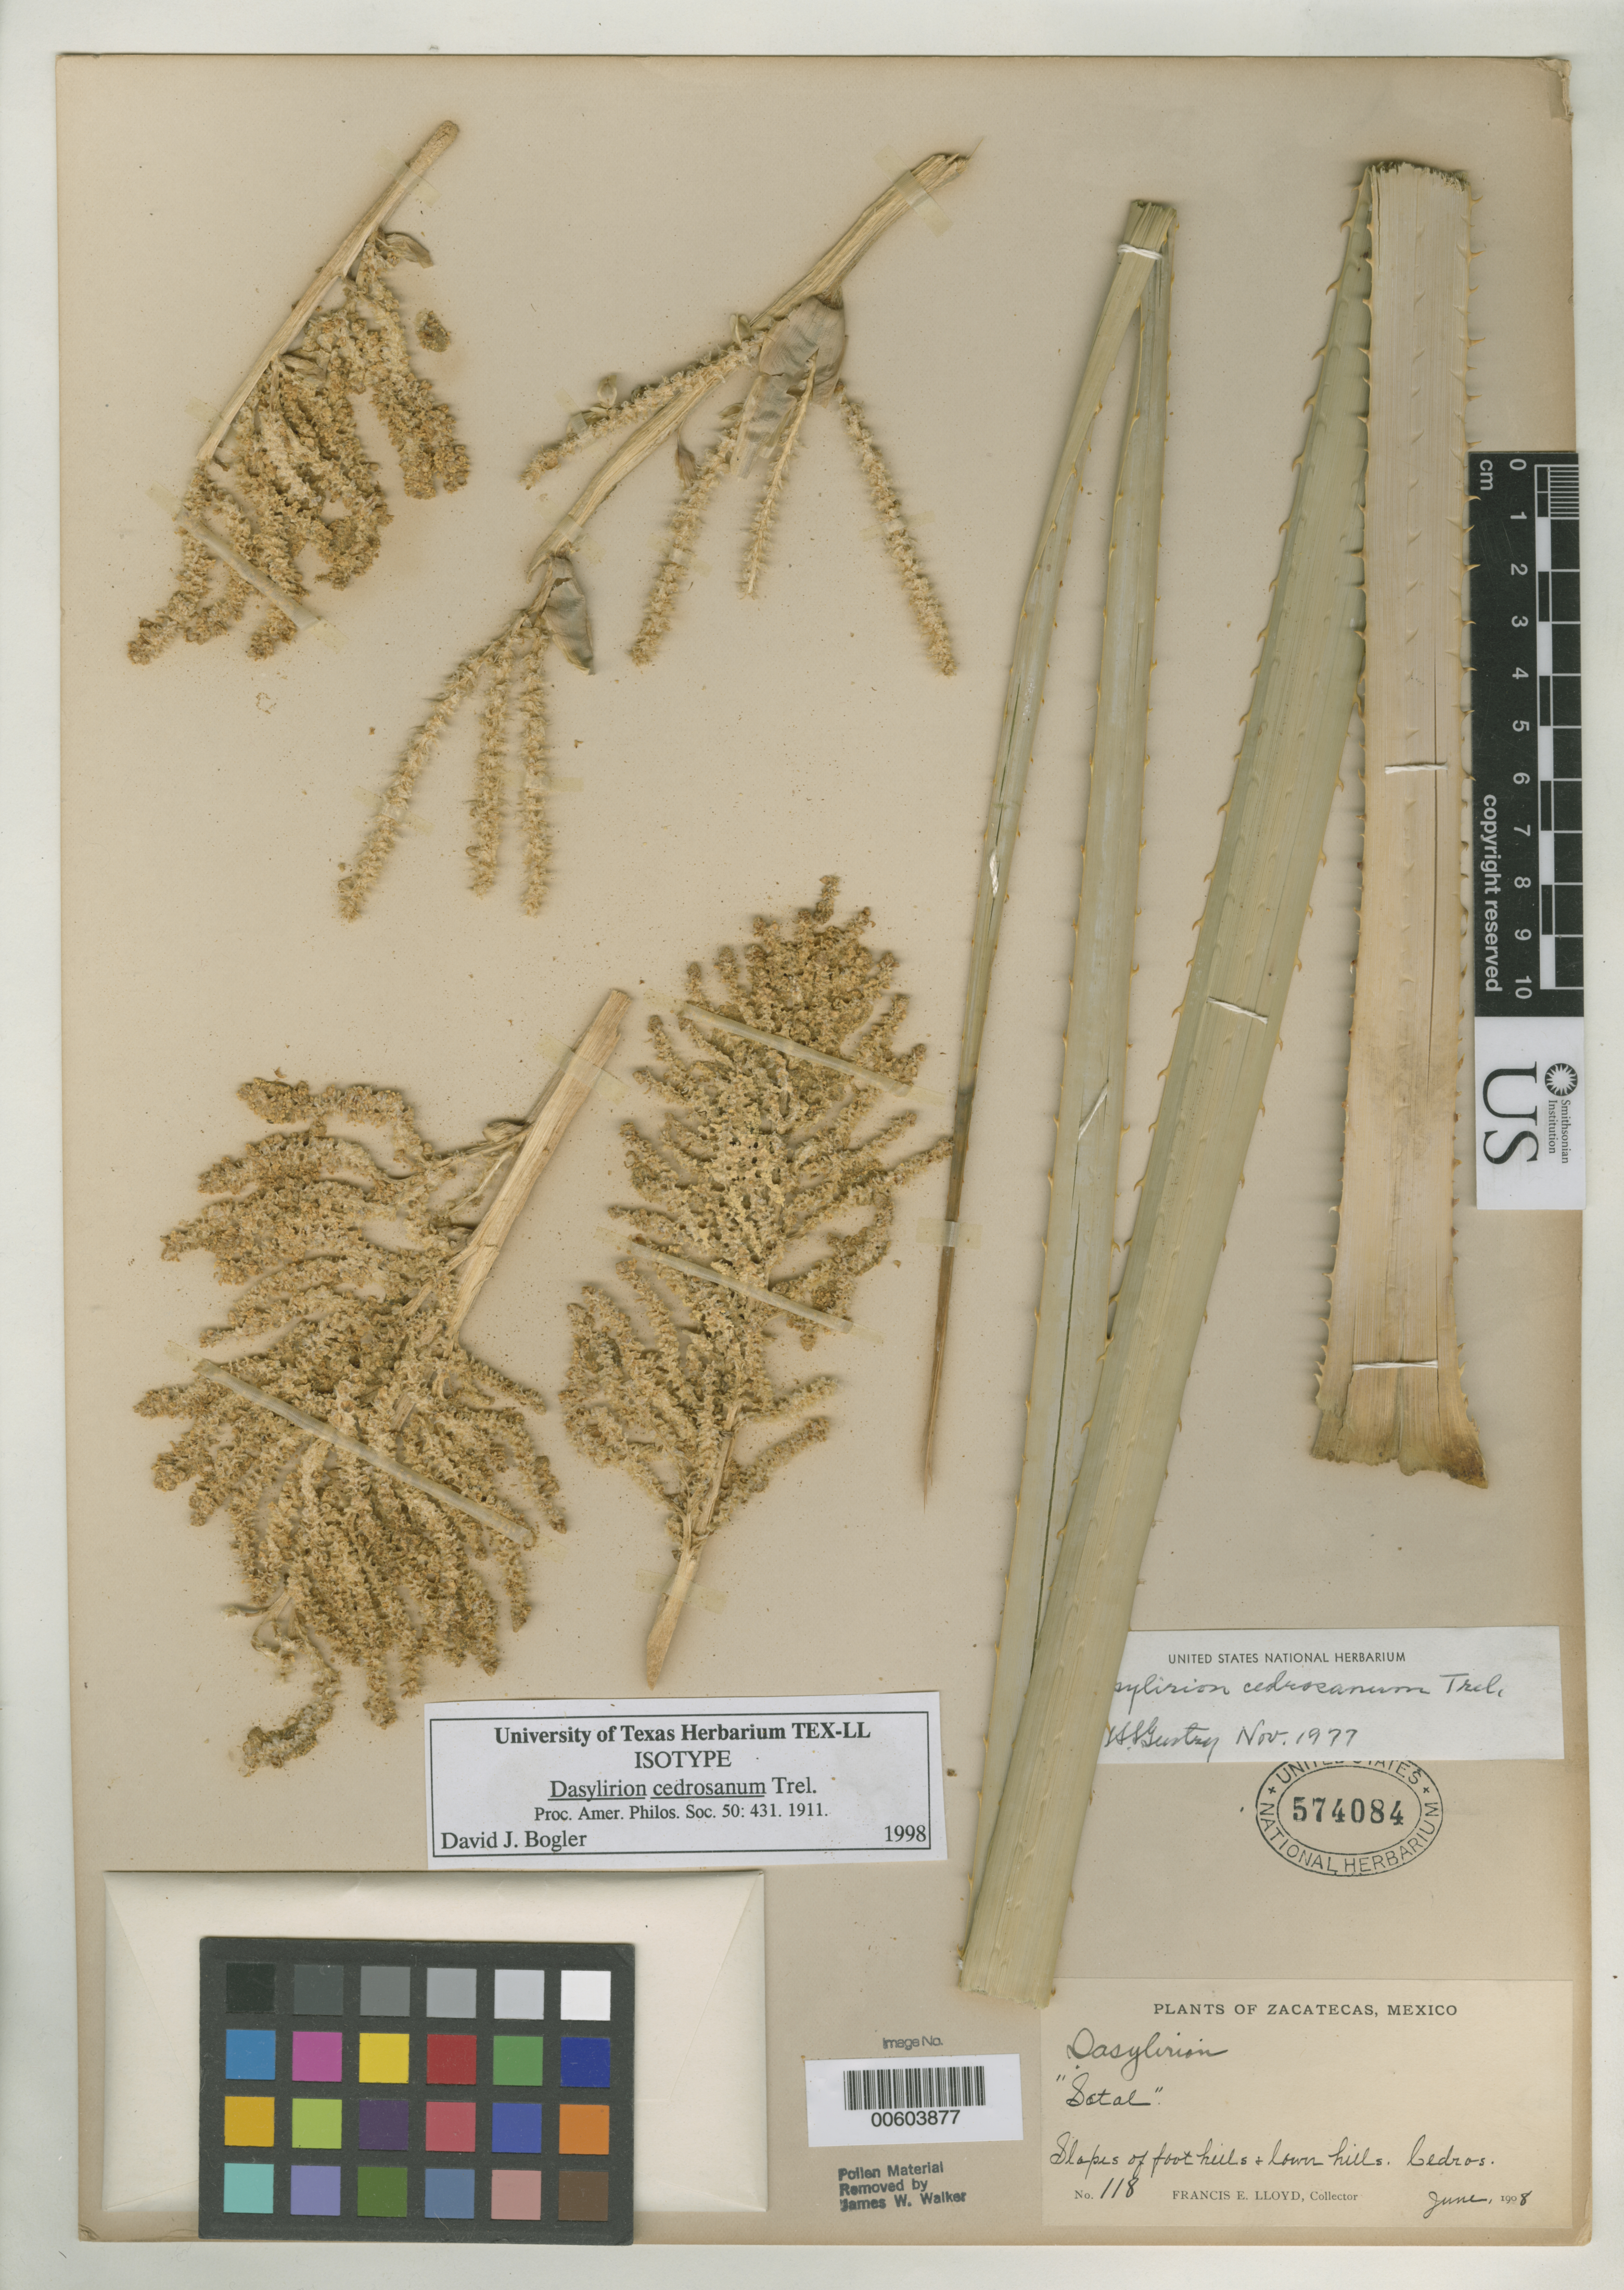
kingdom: Plantae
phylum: Tracheophyta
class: Liliopsida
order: Asparagales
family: Asparagaceae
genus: Dasylirion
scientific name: Dasylirion cedrosanum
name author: Trel.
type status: Isotype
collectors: F. E. Lloyd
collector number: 118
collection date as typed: Jun 1908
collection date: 1908-06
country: Mexico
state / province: Zacatecas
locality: Slopes of foothills & lower hills, Cedros.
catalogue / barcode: US 574084